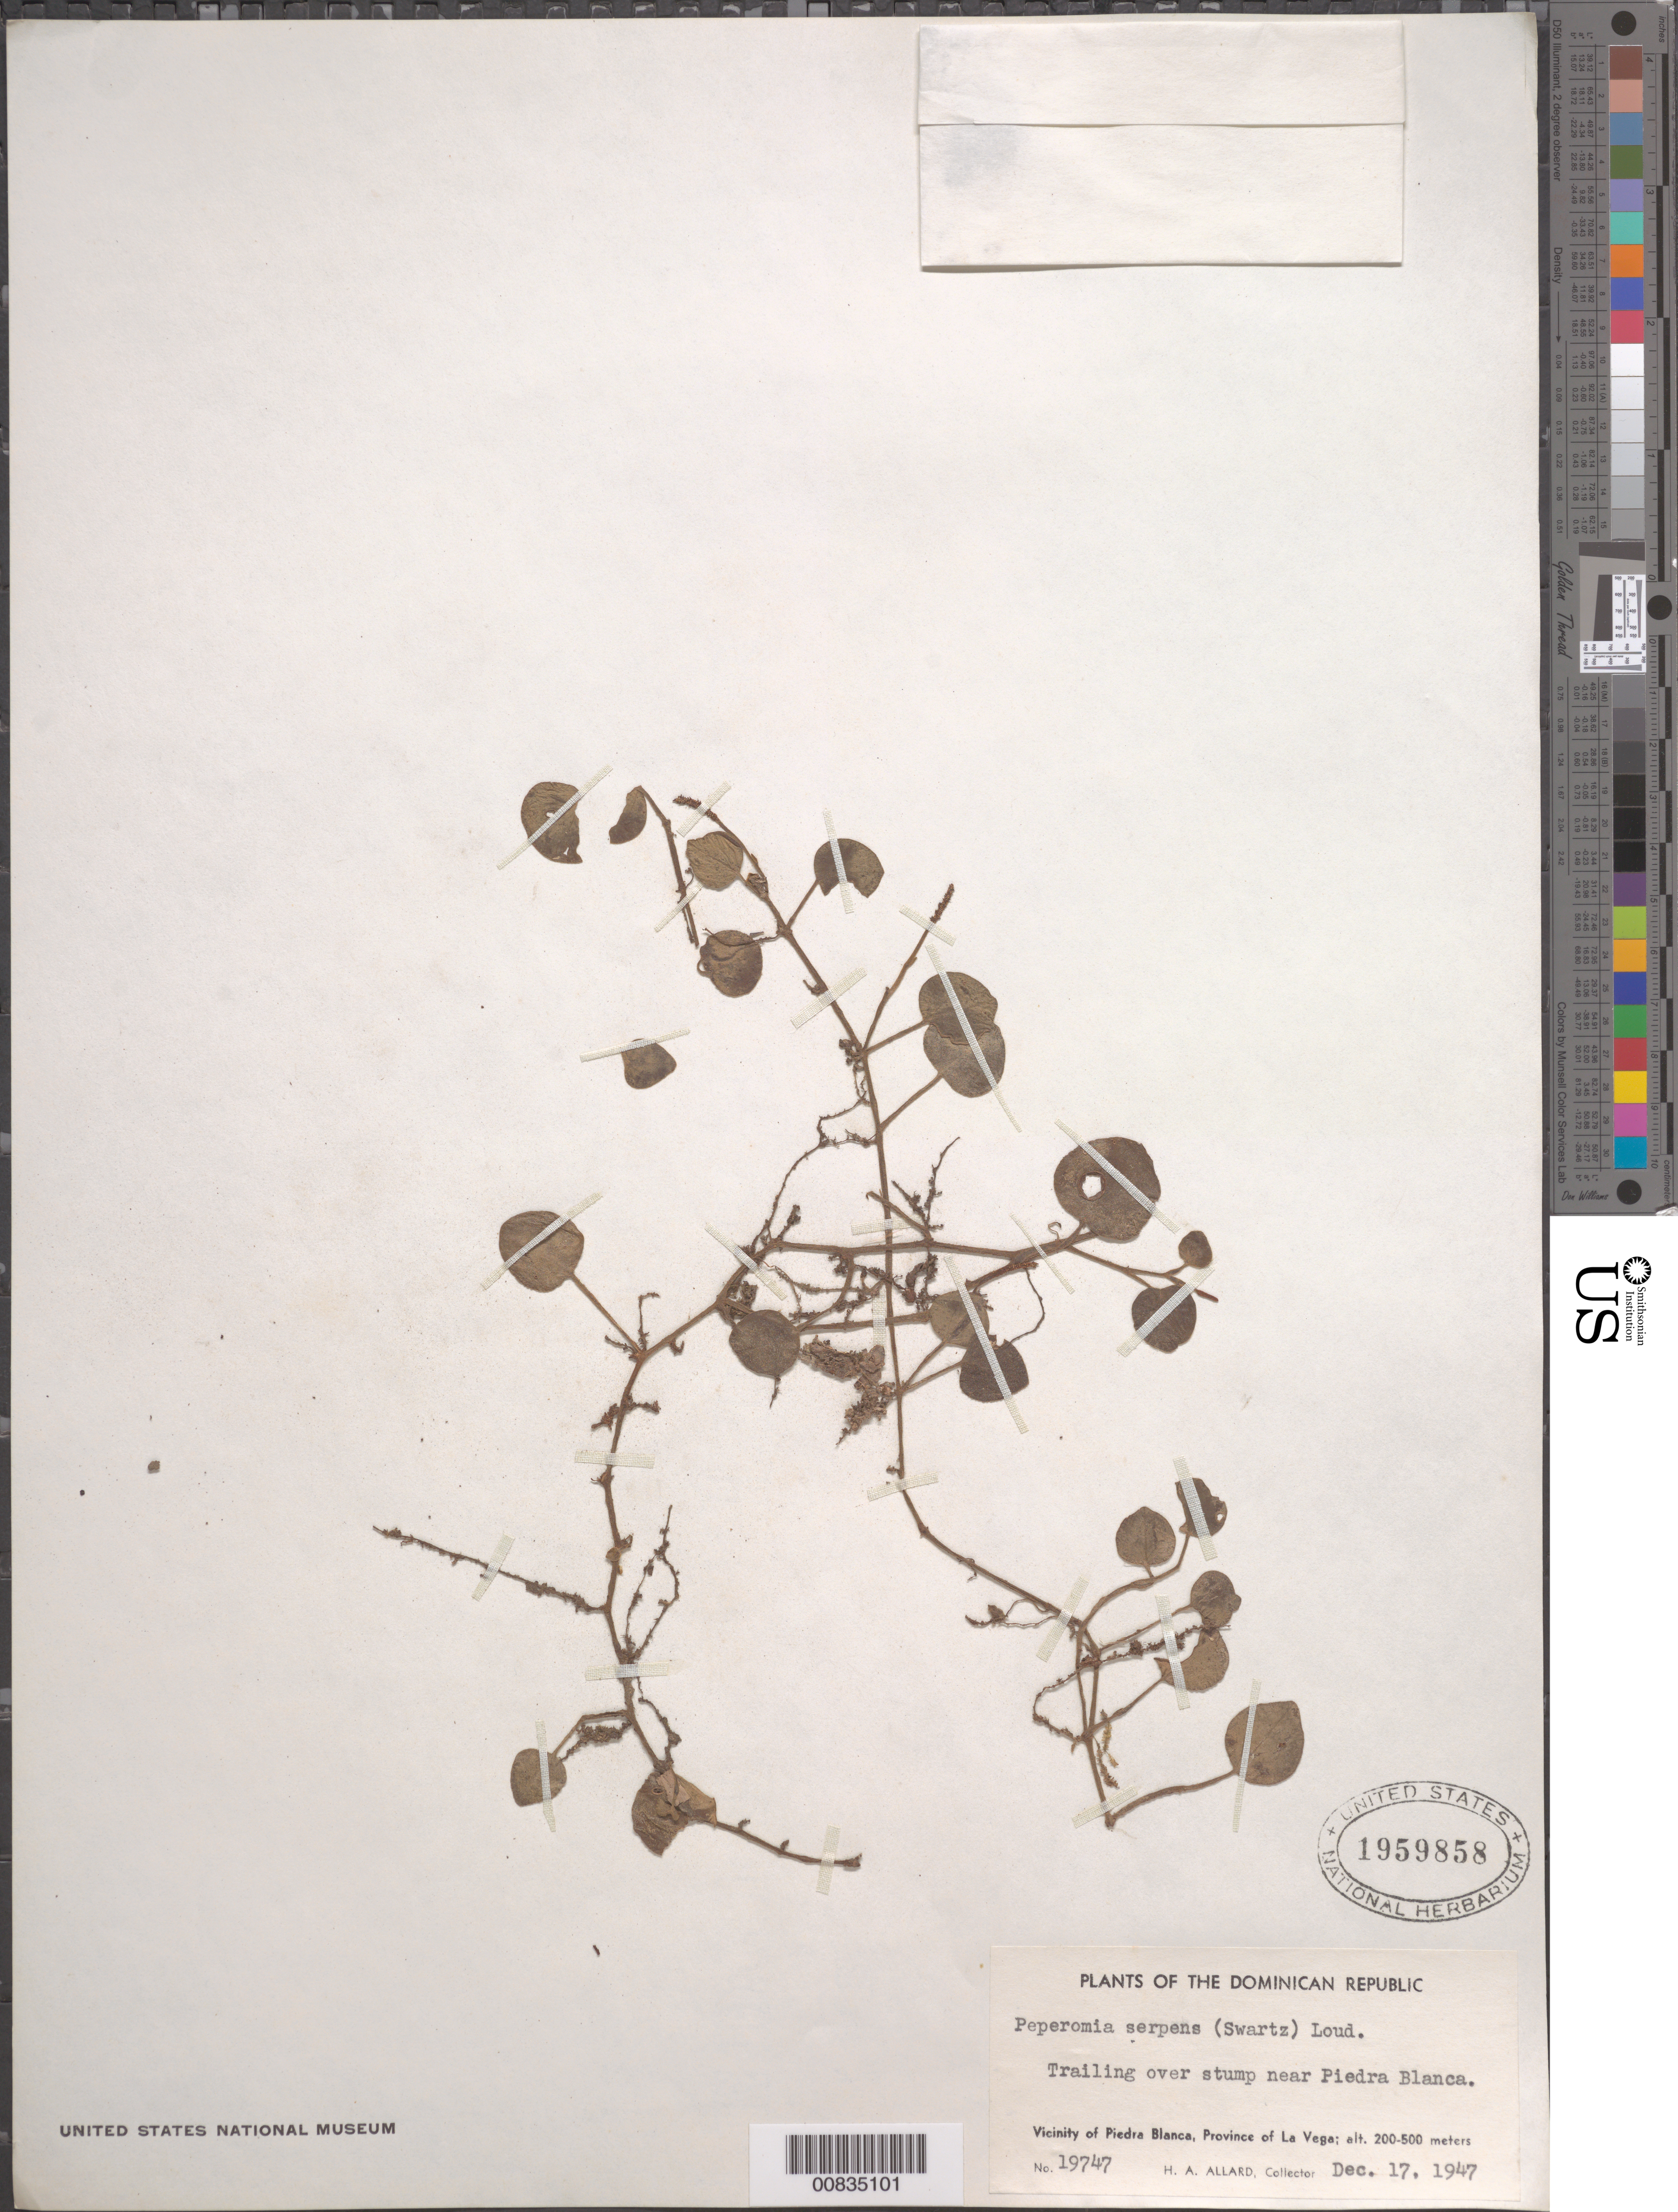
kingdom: Plantae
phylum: Tracheophyta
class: Magnoliopsida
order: Piperales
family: Piperaceae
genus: Peperomia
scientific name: Peperomia serpens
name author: (Sw.) Loudon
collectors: H. A. Allard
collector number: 19747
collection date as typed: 17 Dec 1947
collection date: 1947-12-17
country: Dominican Republic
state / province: La Vega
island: Hispaniola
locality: Near Piedra Blanca.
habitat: Trailing over stump.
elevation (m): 200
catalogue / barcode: US 1959858